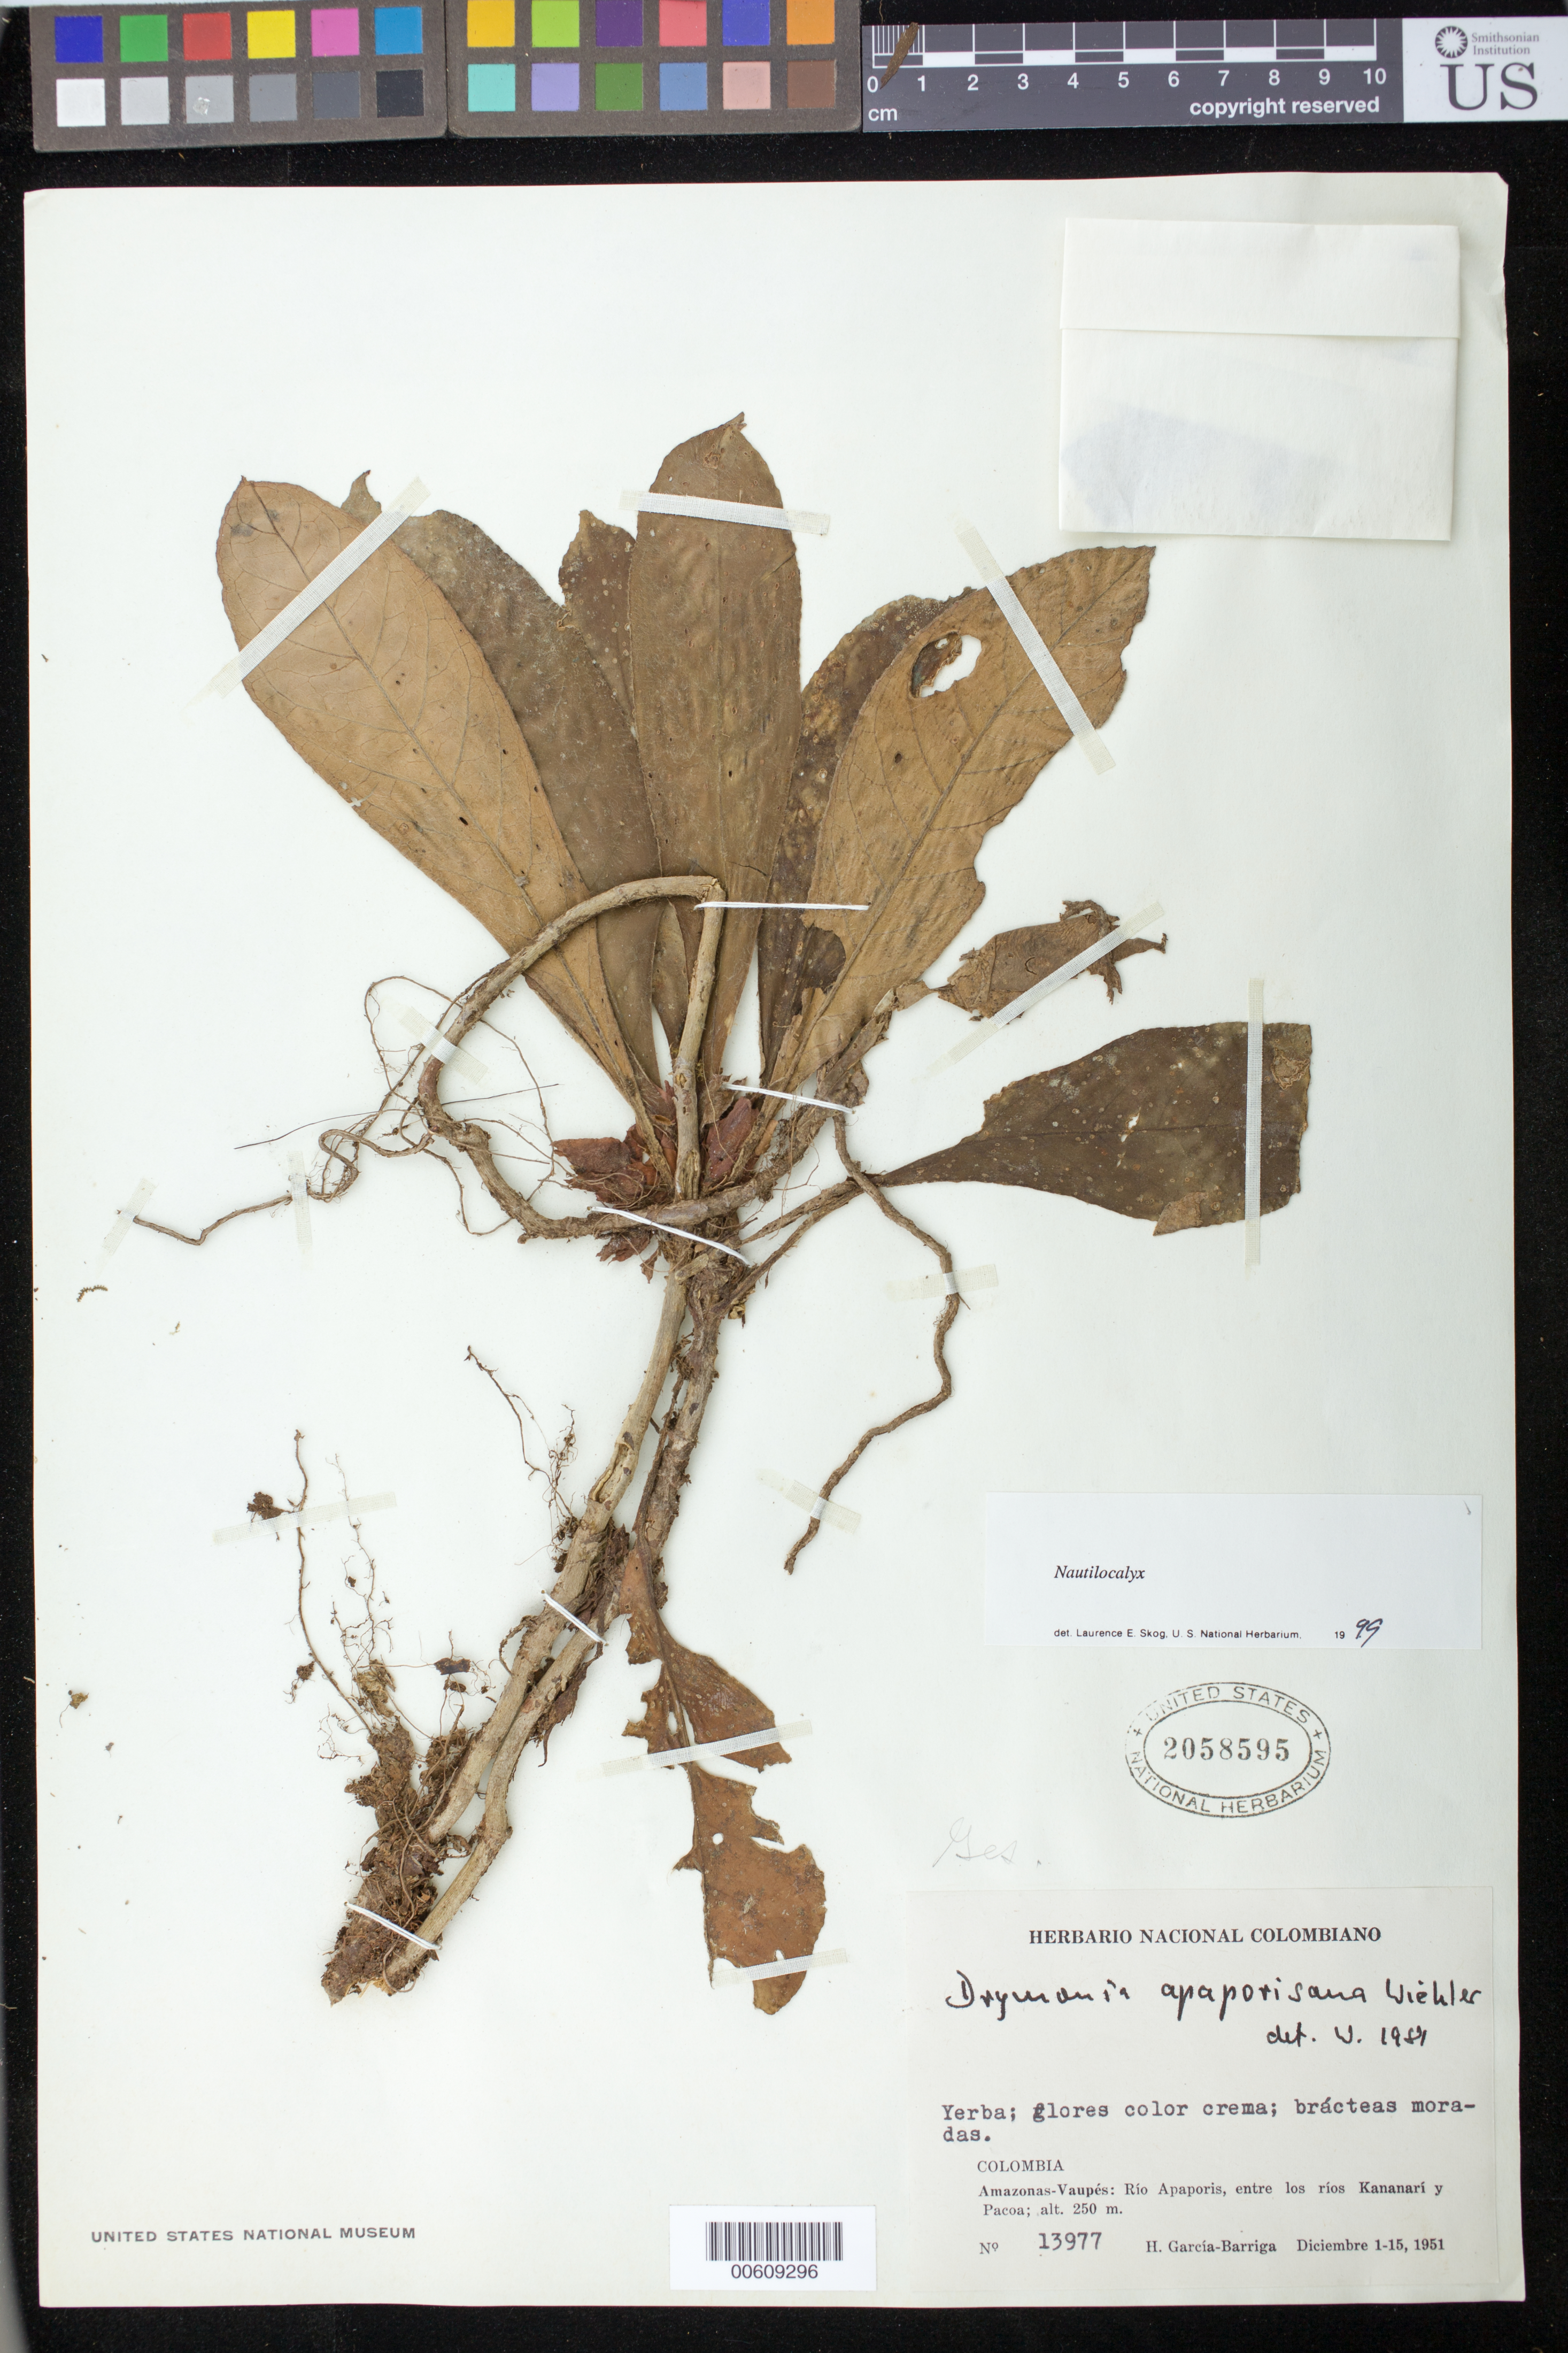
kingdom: Plantae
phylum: Tracheophyta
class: Magnoliopsida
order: Lamiales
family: Gesneriaceae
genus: Nautilocalyx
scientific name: Nautilocalyx sp.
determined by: Skog, Laurence E.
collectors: H. García Barriga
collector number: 13977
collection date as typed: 1-15 Dec 1951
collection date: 1951-12-01/1951-12-15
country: Colombia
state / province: Amazônas / Vaupés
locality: Río Apaporis, entre los ríos Kananarí y Pacoa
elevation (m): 250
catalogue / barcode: US 2058595